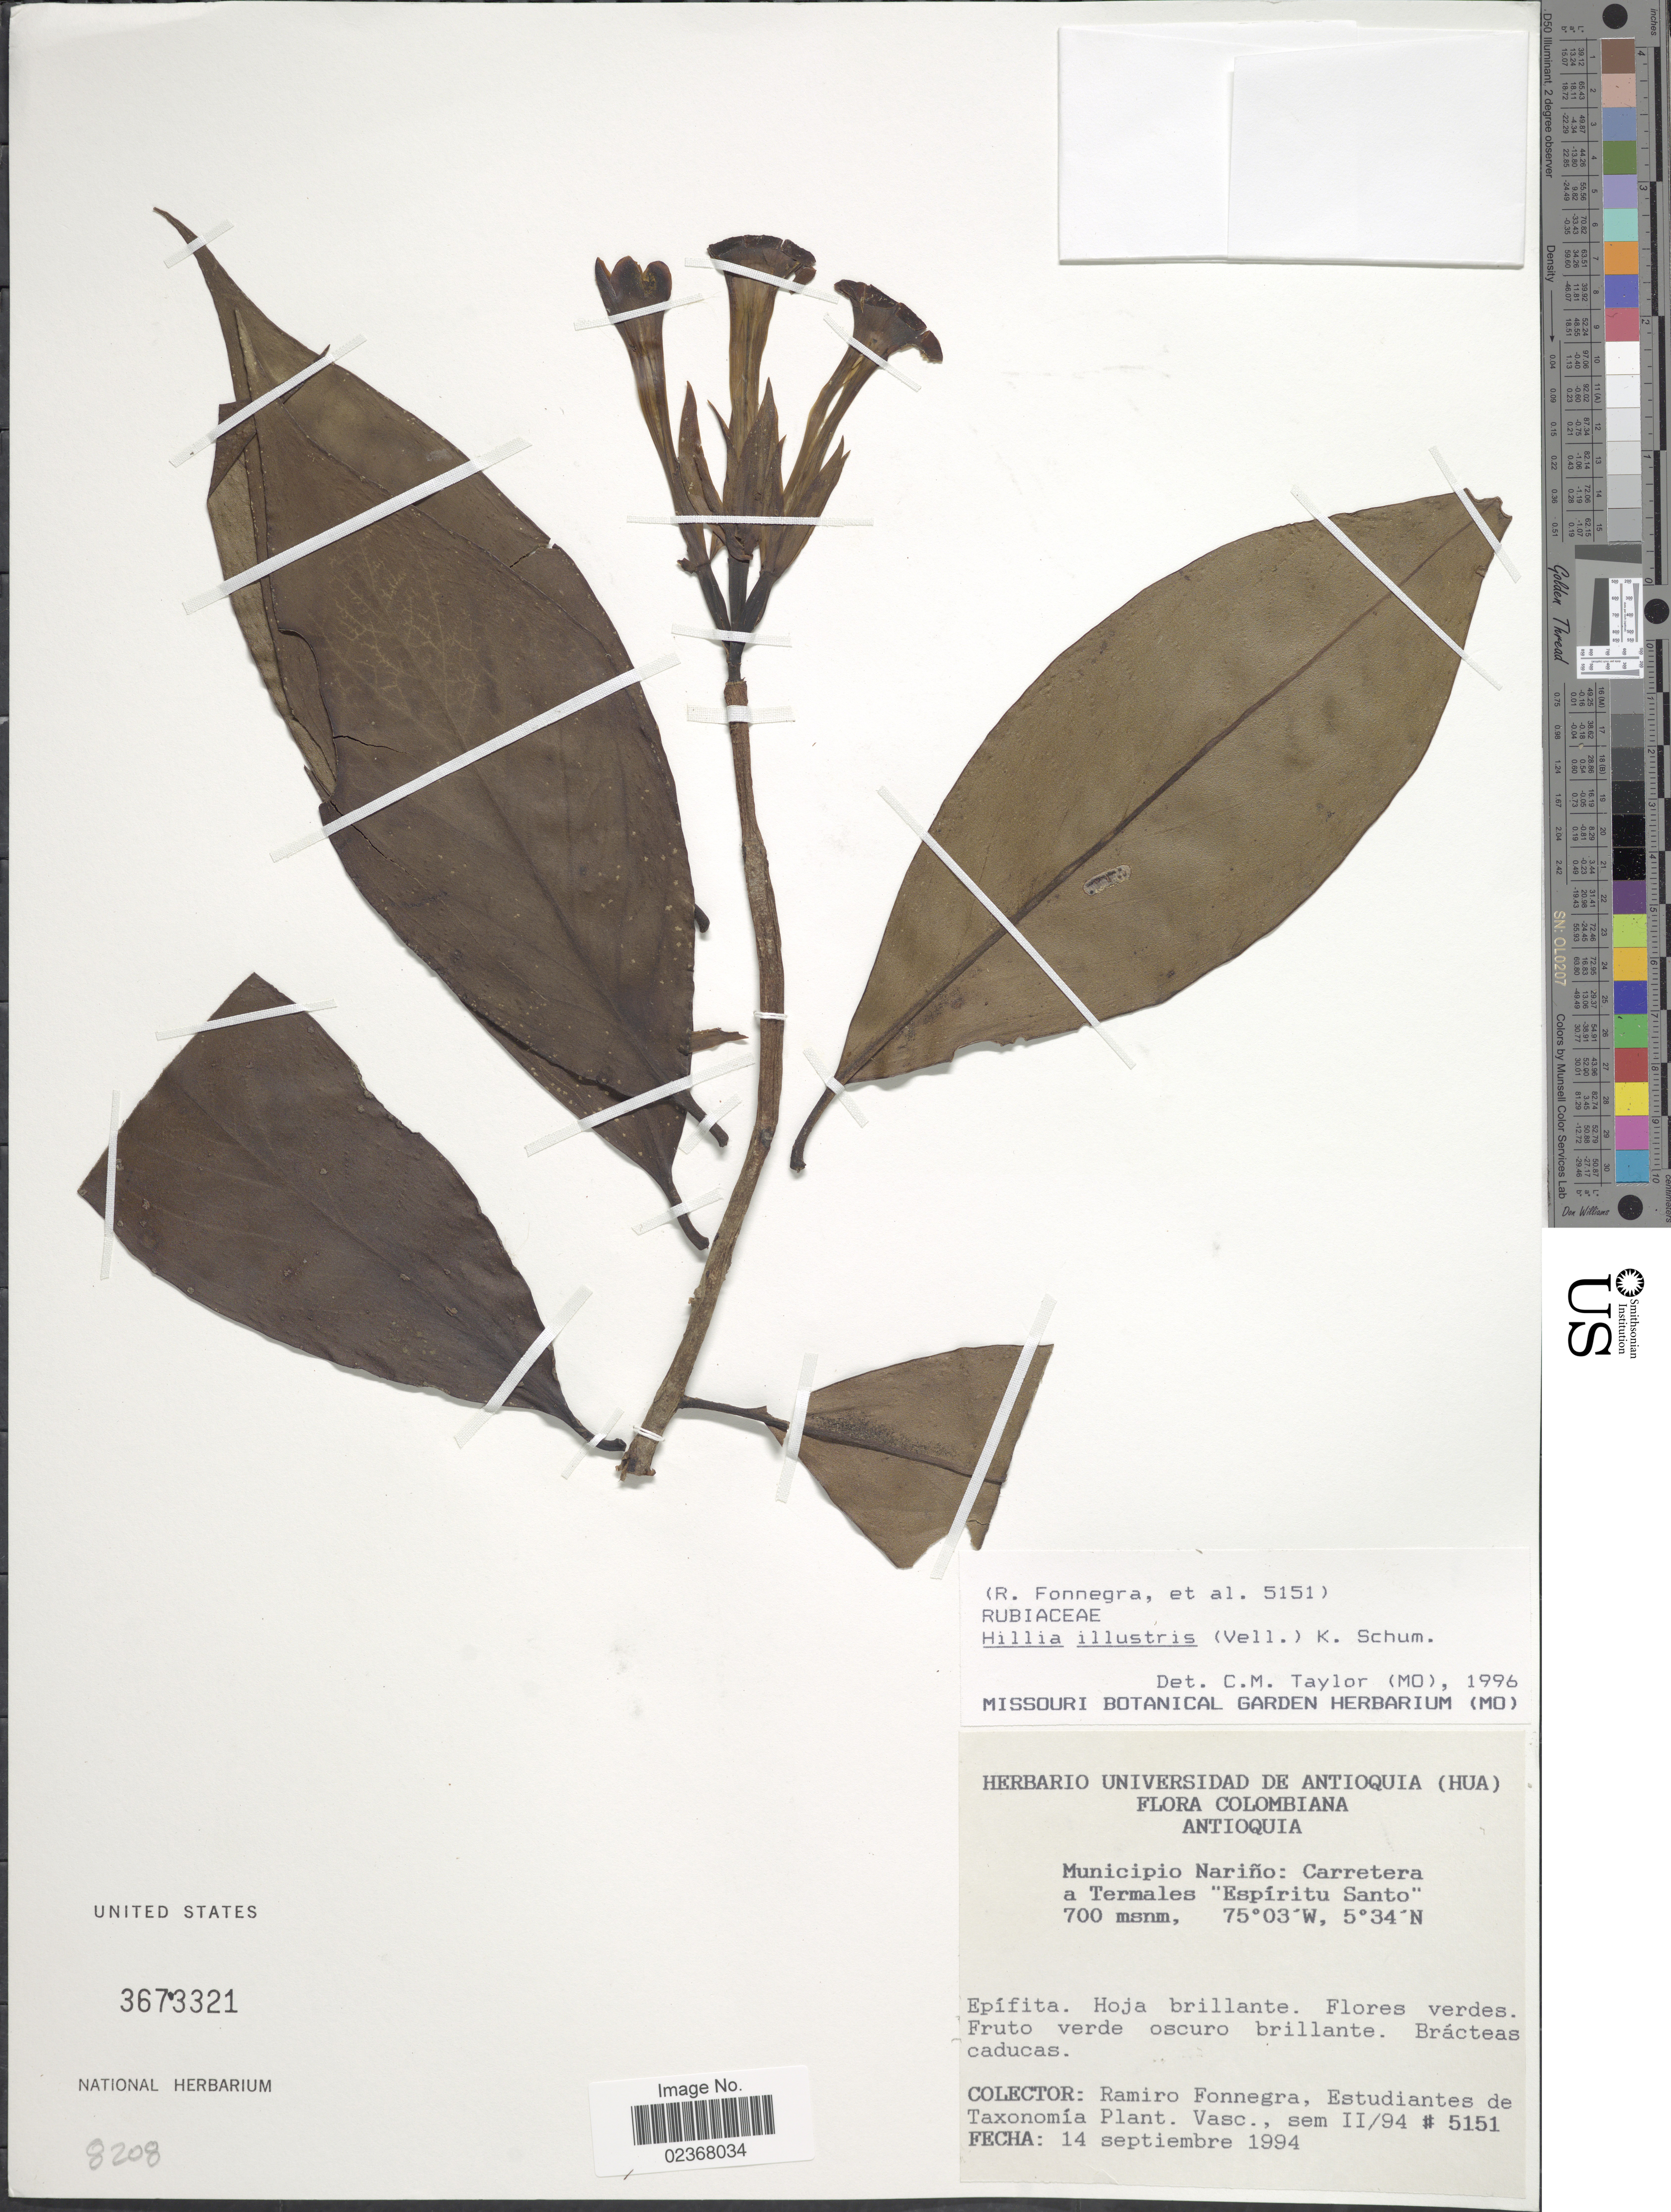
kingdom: Plantae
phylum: Tracheophyta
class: Magnoliopsida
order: Gentianales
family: Rubiaceae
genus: Hillia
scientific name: Hillia illustris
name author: (Vell.) K. Schum.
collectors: R. Fonnegra G. & Estudiantes de Taxonomía de Plant. Vasculares sem., II/94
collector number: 5151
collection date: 1994-09-14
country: Colombia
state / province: Nariño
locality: Antioquia, Municipio Narino: Carretera a Termales, Espirito Santo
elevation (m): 700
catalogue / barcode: US 3673321